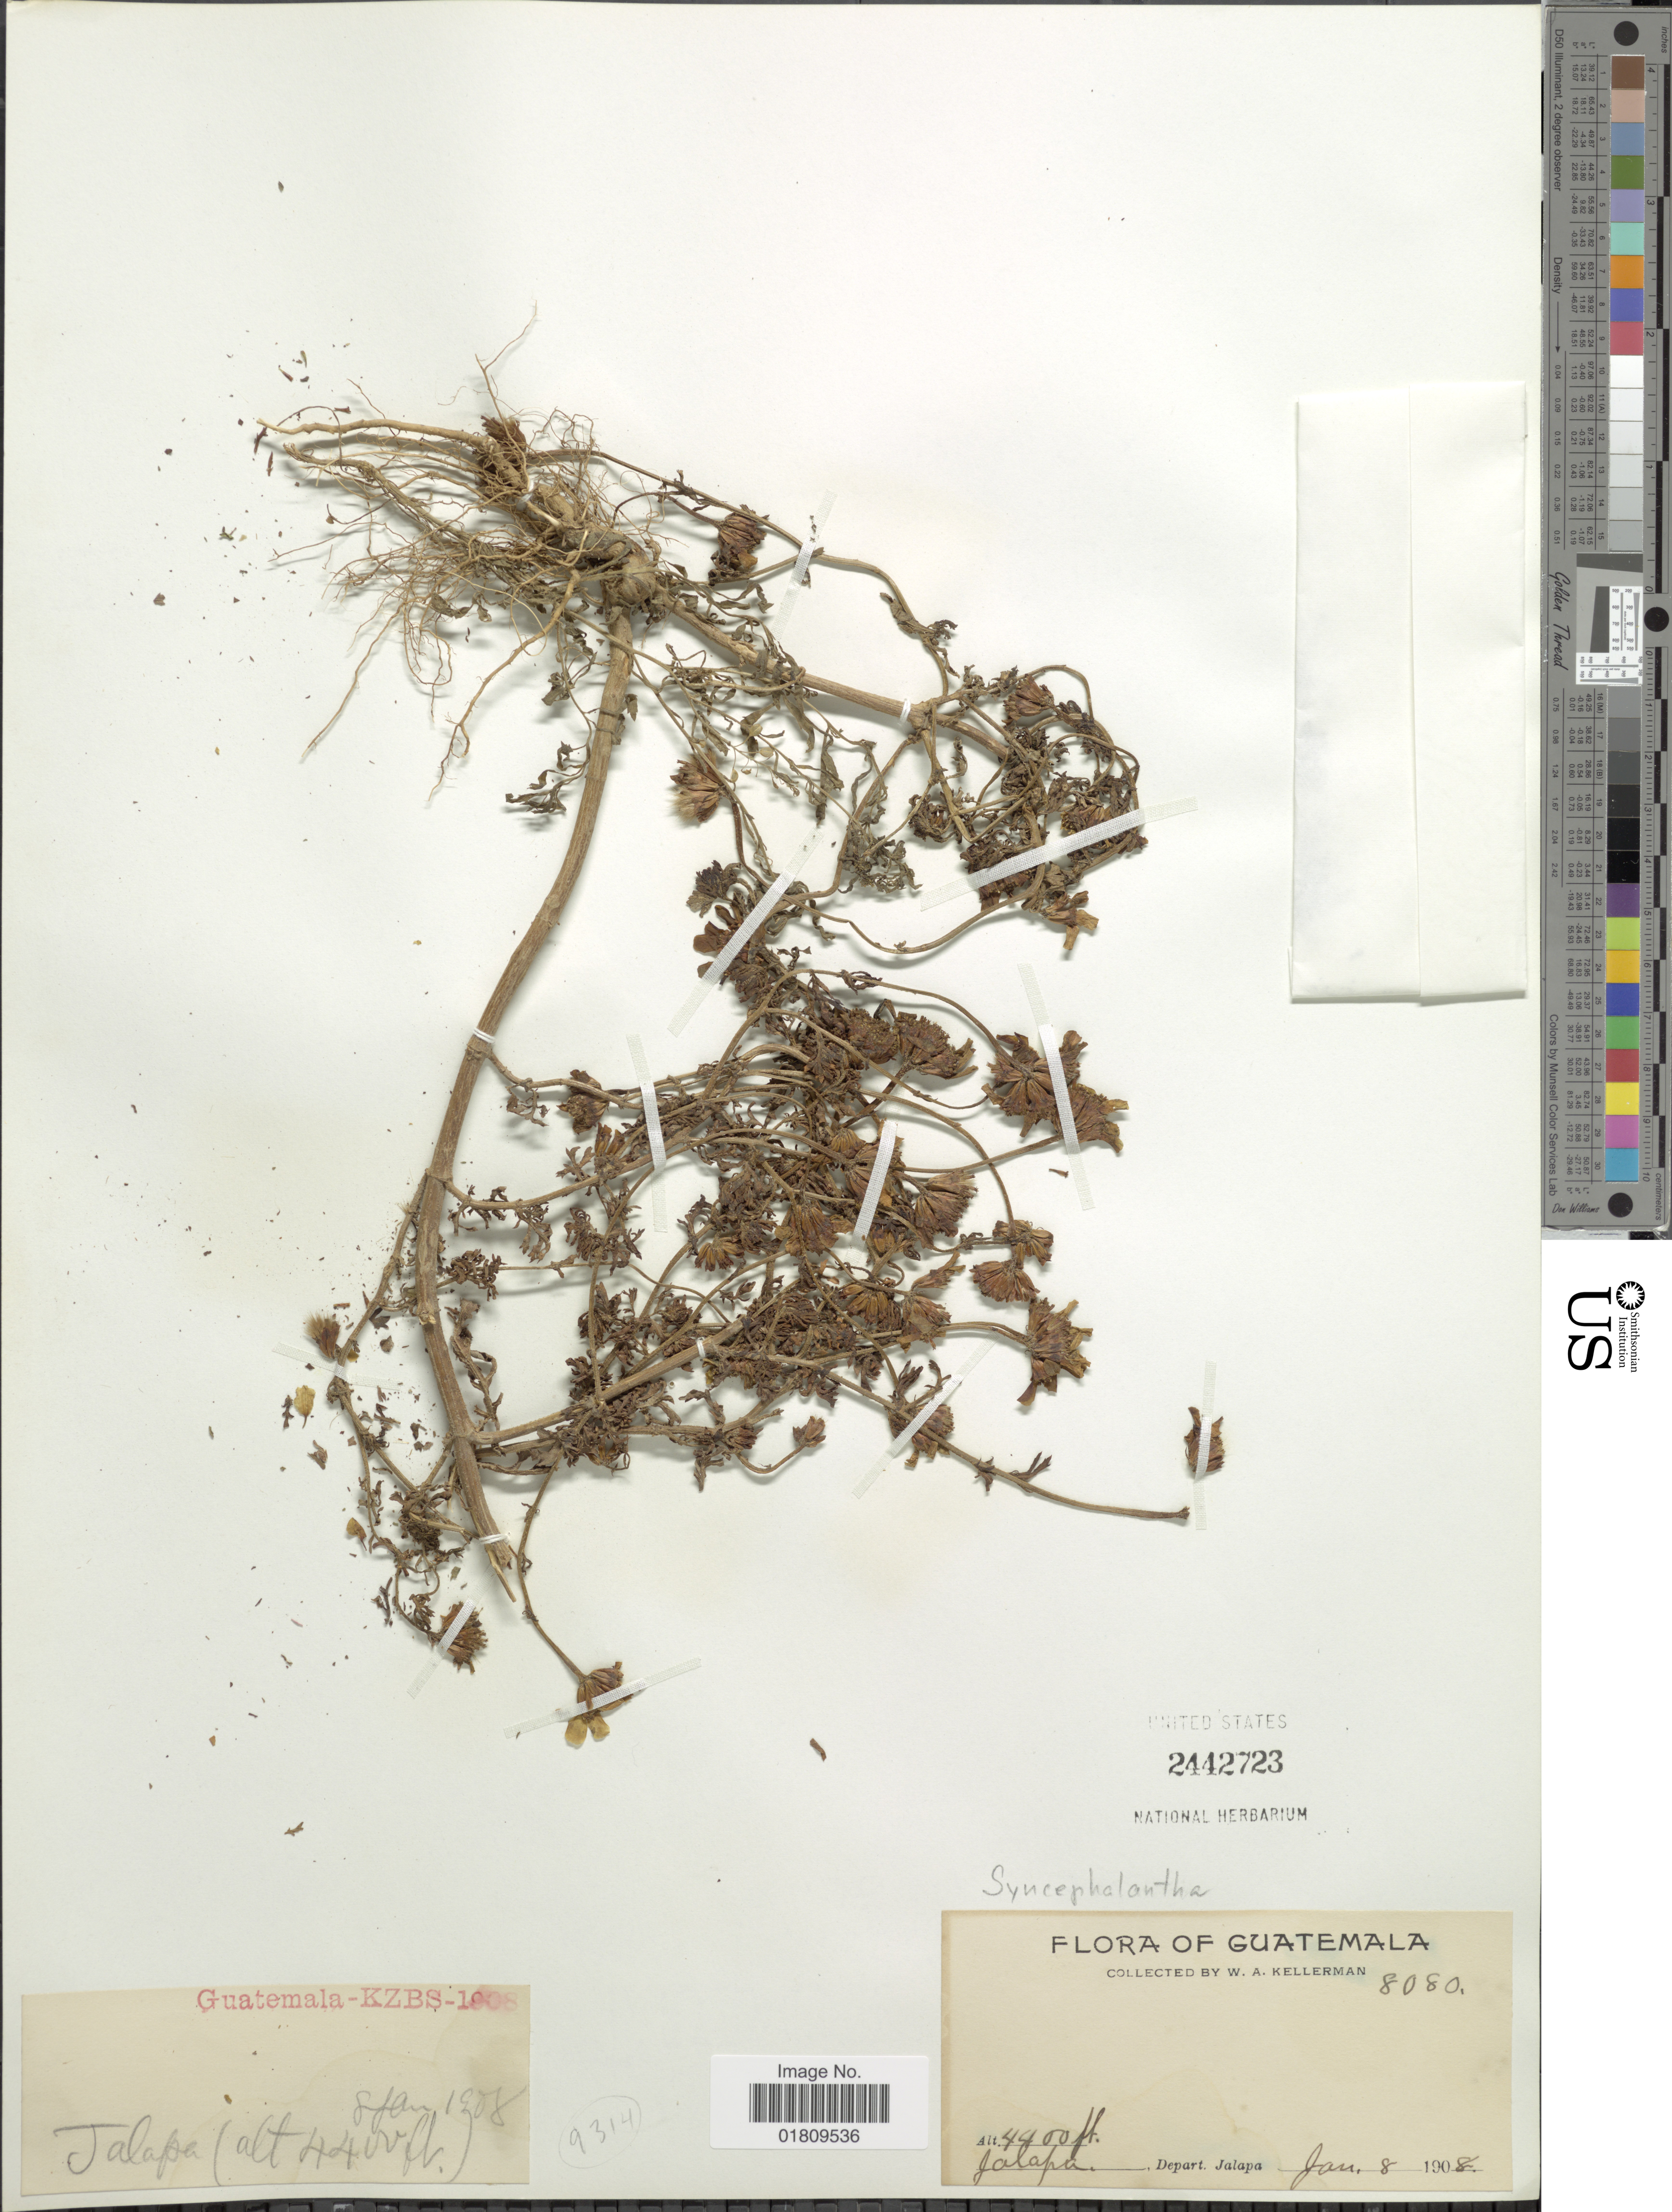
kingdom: Plantae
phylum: Tracheophyta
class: Magnoliopsida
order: Asterales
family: Asteraceae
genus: Dyssodia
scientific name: Dyssodia decipiens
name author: (Bartl.) M.C. Johnst. ex M.C. Johnst. & B.L. Turner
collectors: W. Kellerman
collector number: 8080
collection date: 1908-01-08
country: Guatemala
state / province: Jalapa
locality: Depart. Jalapa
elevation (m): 1341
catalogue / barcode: US 2442723